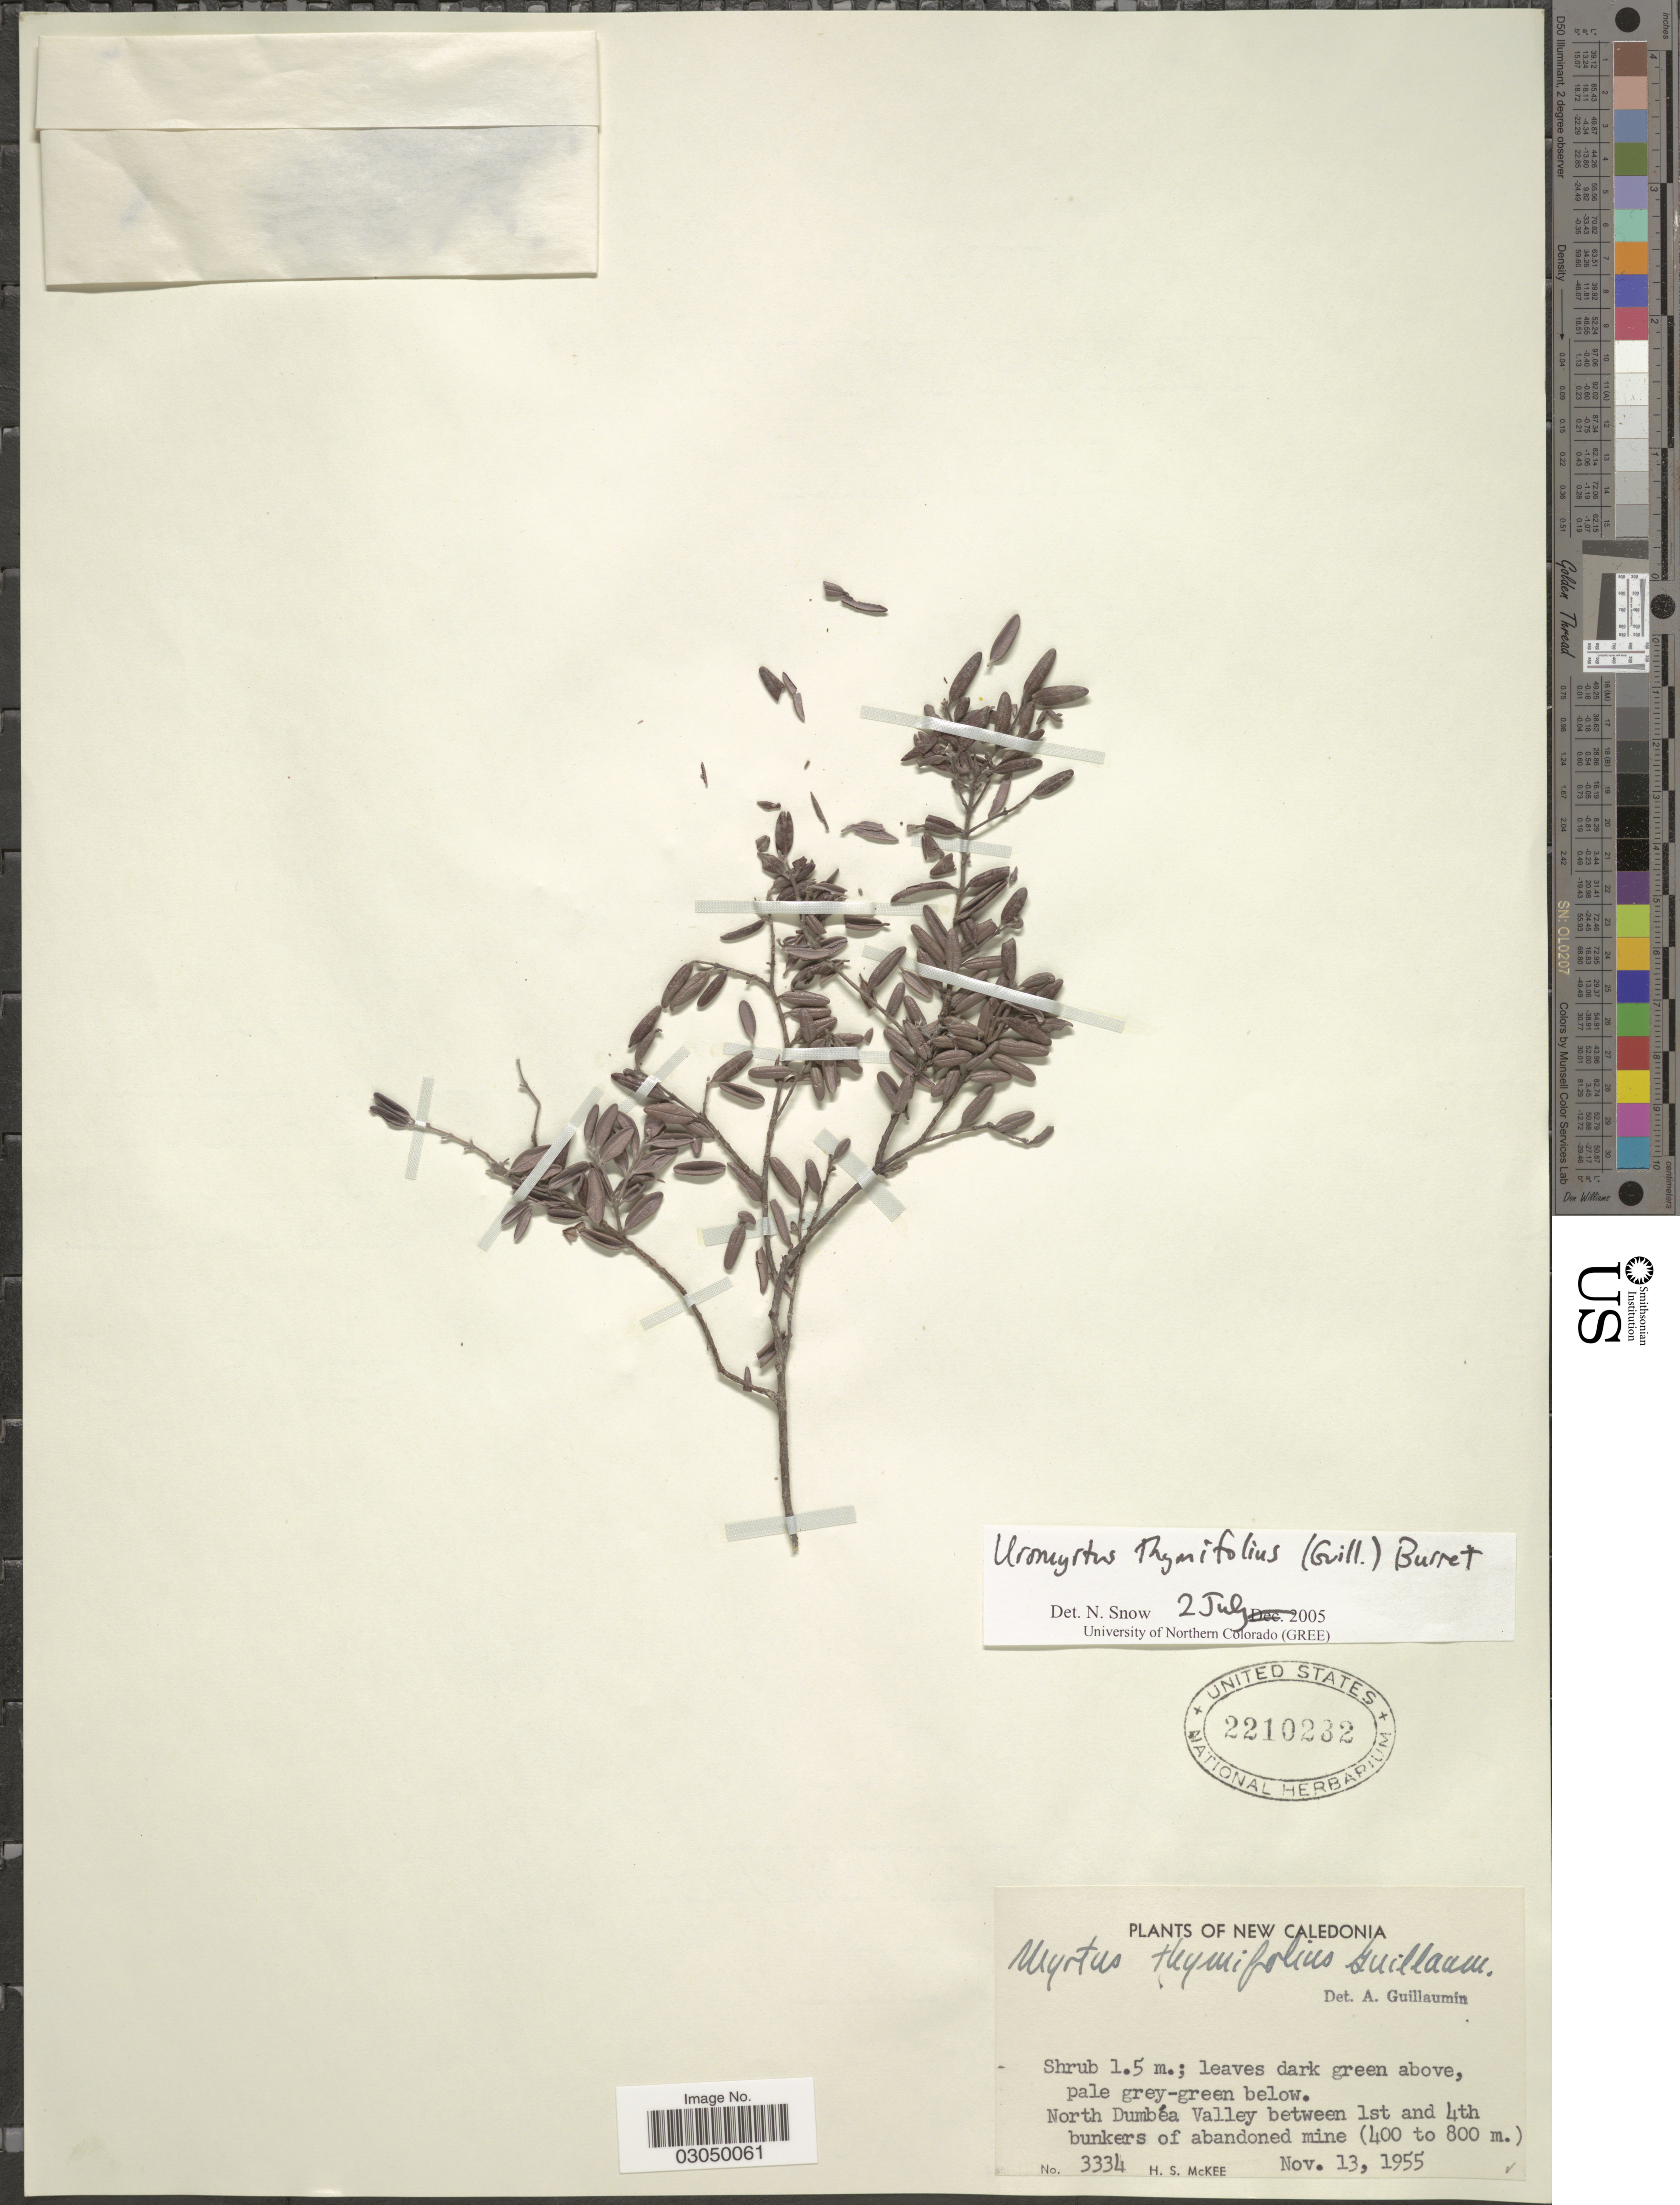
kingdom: Plantae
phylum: Tracheophyta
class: Magnoliopsida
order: Myrtales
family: Myrtaceae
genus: Uromyrtus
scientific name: Uromyrtus thymifolia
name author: (Planch. ex Guillaumin) Burret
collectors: H. S. McKee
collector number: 3334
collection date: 1955-11-13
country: New Caledonia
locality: North Dumbéa Valley between 1st and 4th bunkers of abandoned mine.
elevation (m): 400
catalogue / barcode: US 2210232